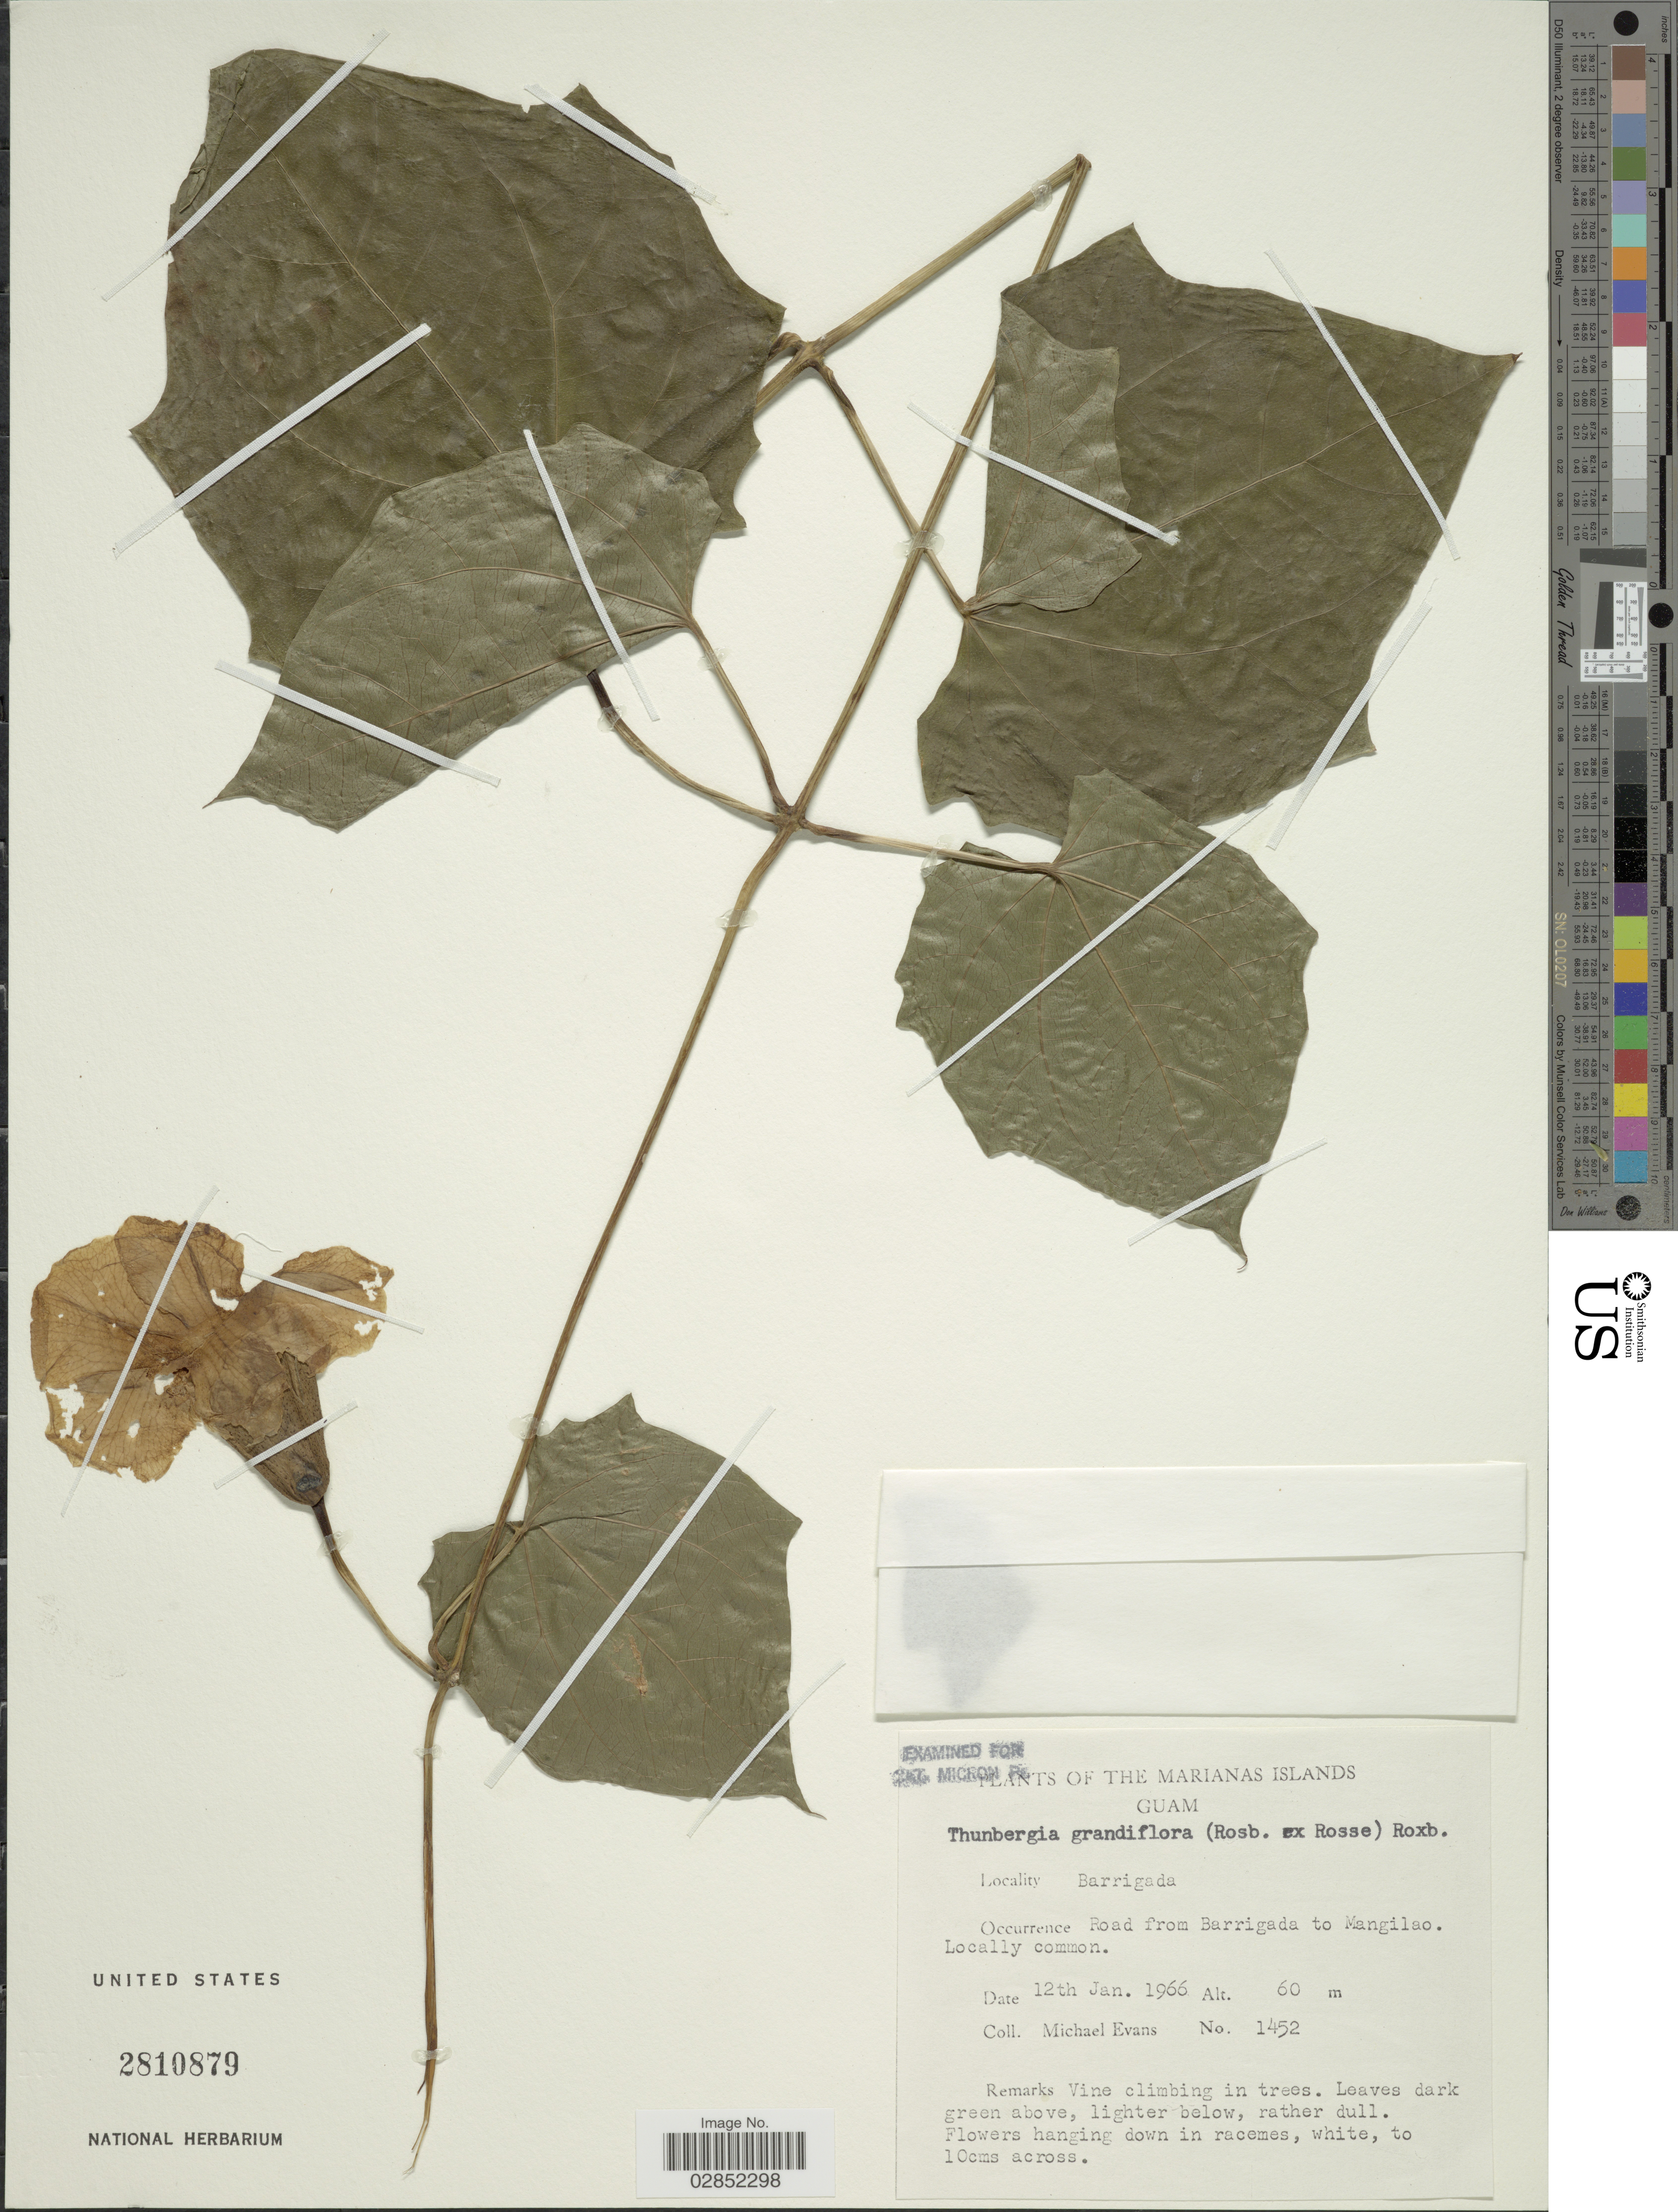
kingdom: Plantae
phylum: Tracheophyta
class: Magnoliopsida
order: Lamiales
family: Acanthaceae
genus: Thunbergia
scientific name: Thunbergia grandiflora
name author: Roxb.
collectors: M. Evans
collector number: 1452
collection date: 1966-01-12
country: Guam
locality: Marianas Islands. Barrigada. Road from Barrigada to Mangilao.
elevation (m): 60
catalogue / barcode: US 2810879